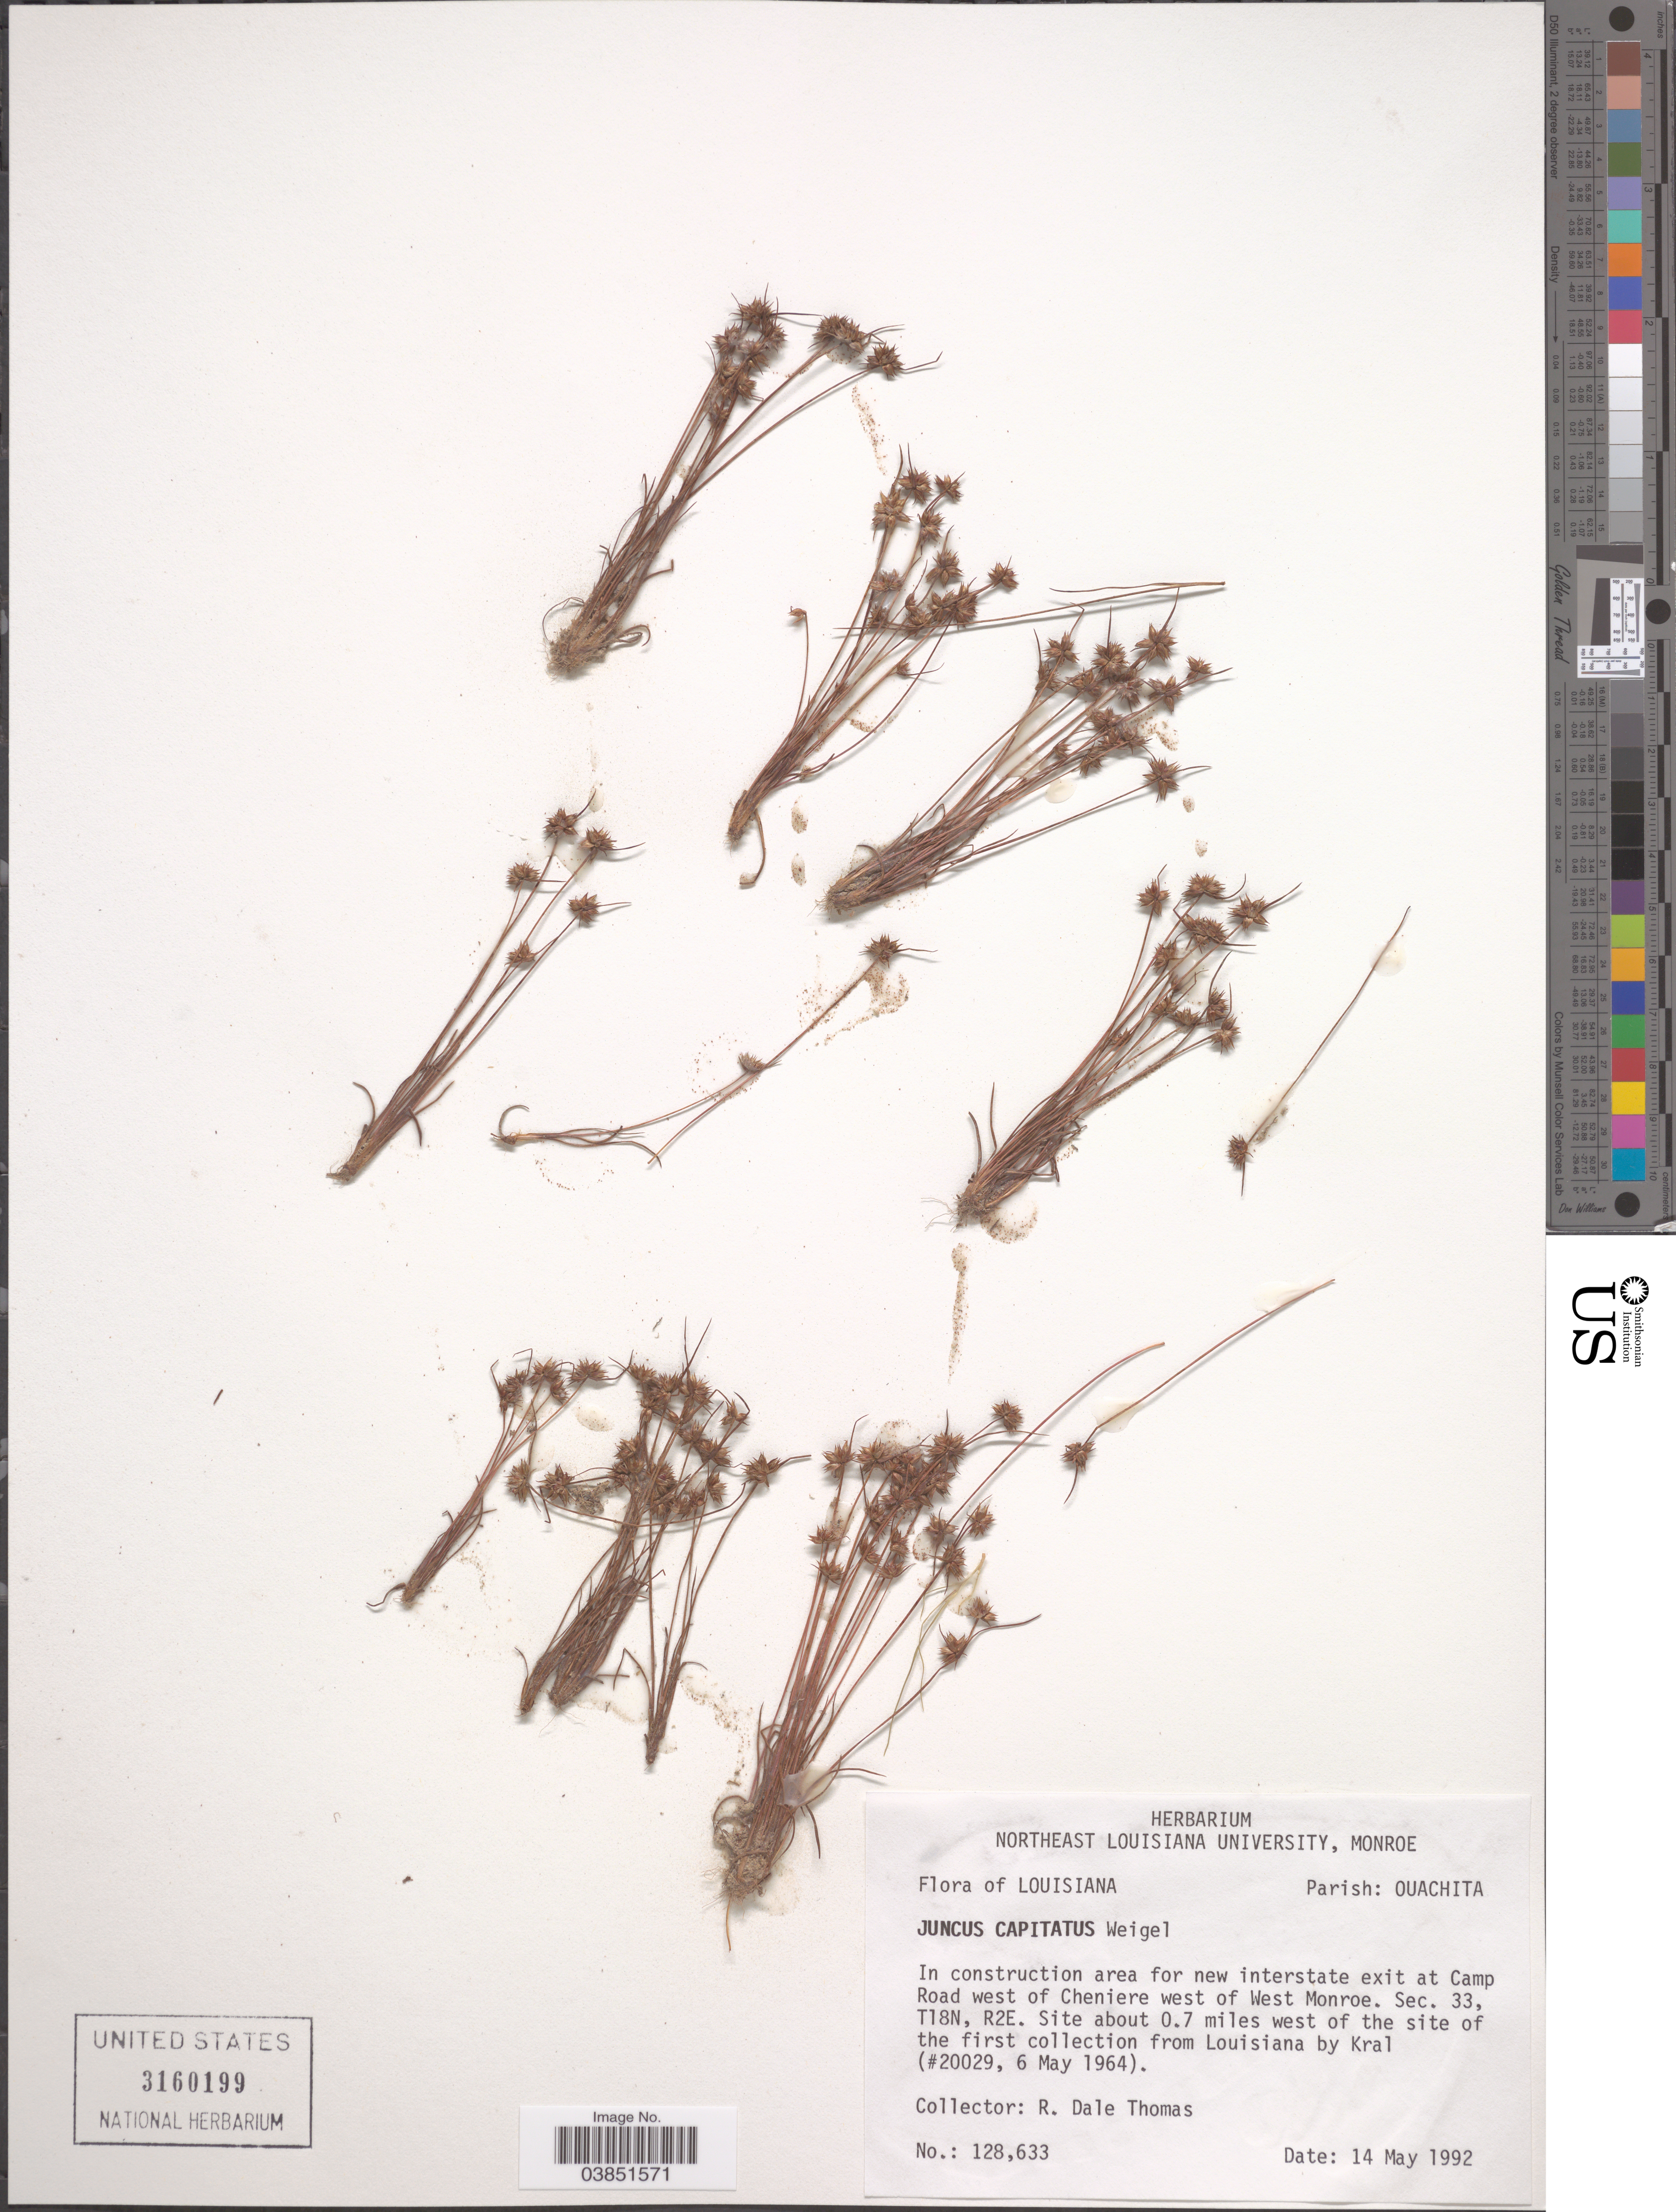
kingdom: Plantae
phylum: Tracheophyta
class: Liliopsida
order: Poales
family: Juncaceae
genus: Juncus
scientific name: Juncus capitatus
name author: Weigel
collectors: R. Thomas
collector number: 128633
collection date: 1992-05-14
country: United States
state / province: Louisiana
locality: Parish: Ouachita. In construction area for new interstate exit at Camp Road west of Cheniere west of West Monroe. Sec. 33, T18N, R2E. Site about 0.7 miles west of the site of the first collection from Louisiana by Kral. [unsure placement]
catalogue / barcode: US 3160199